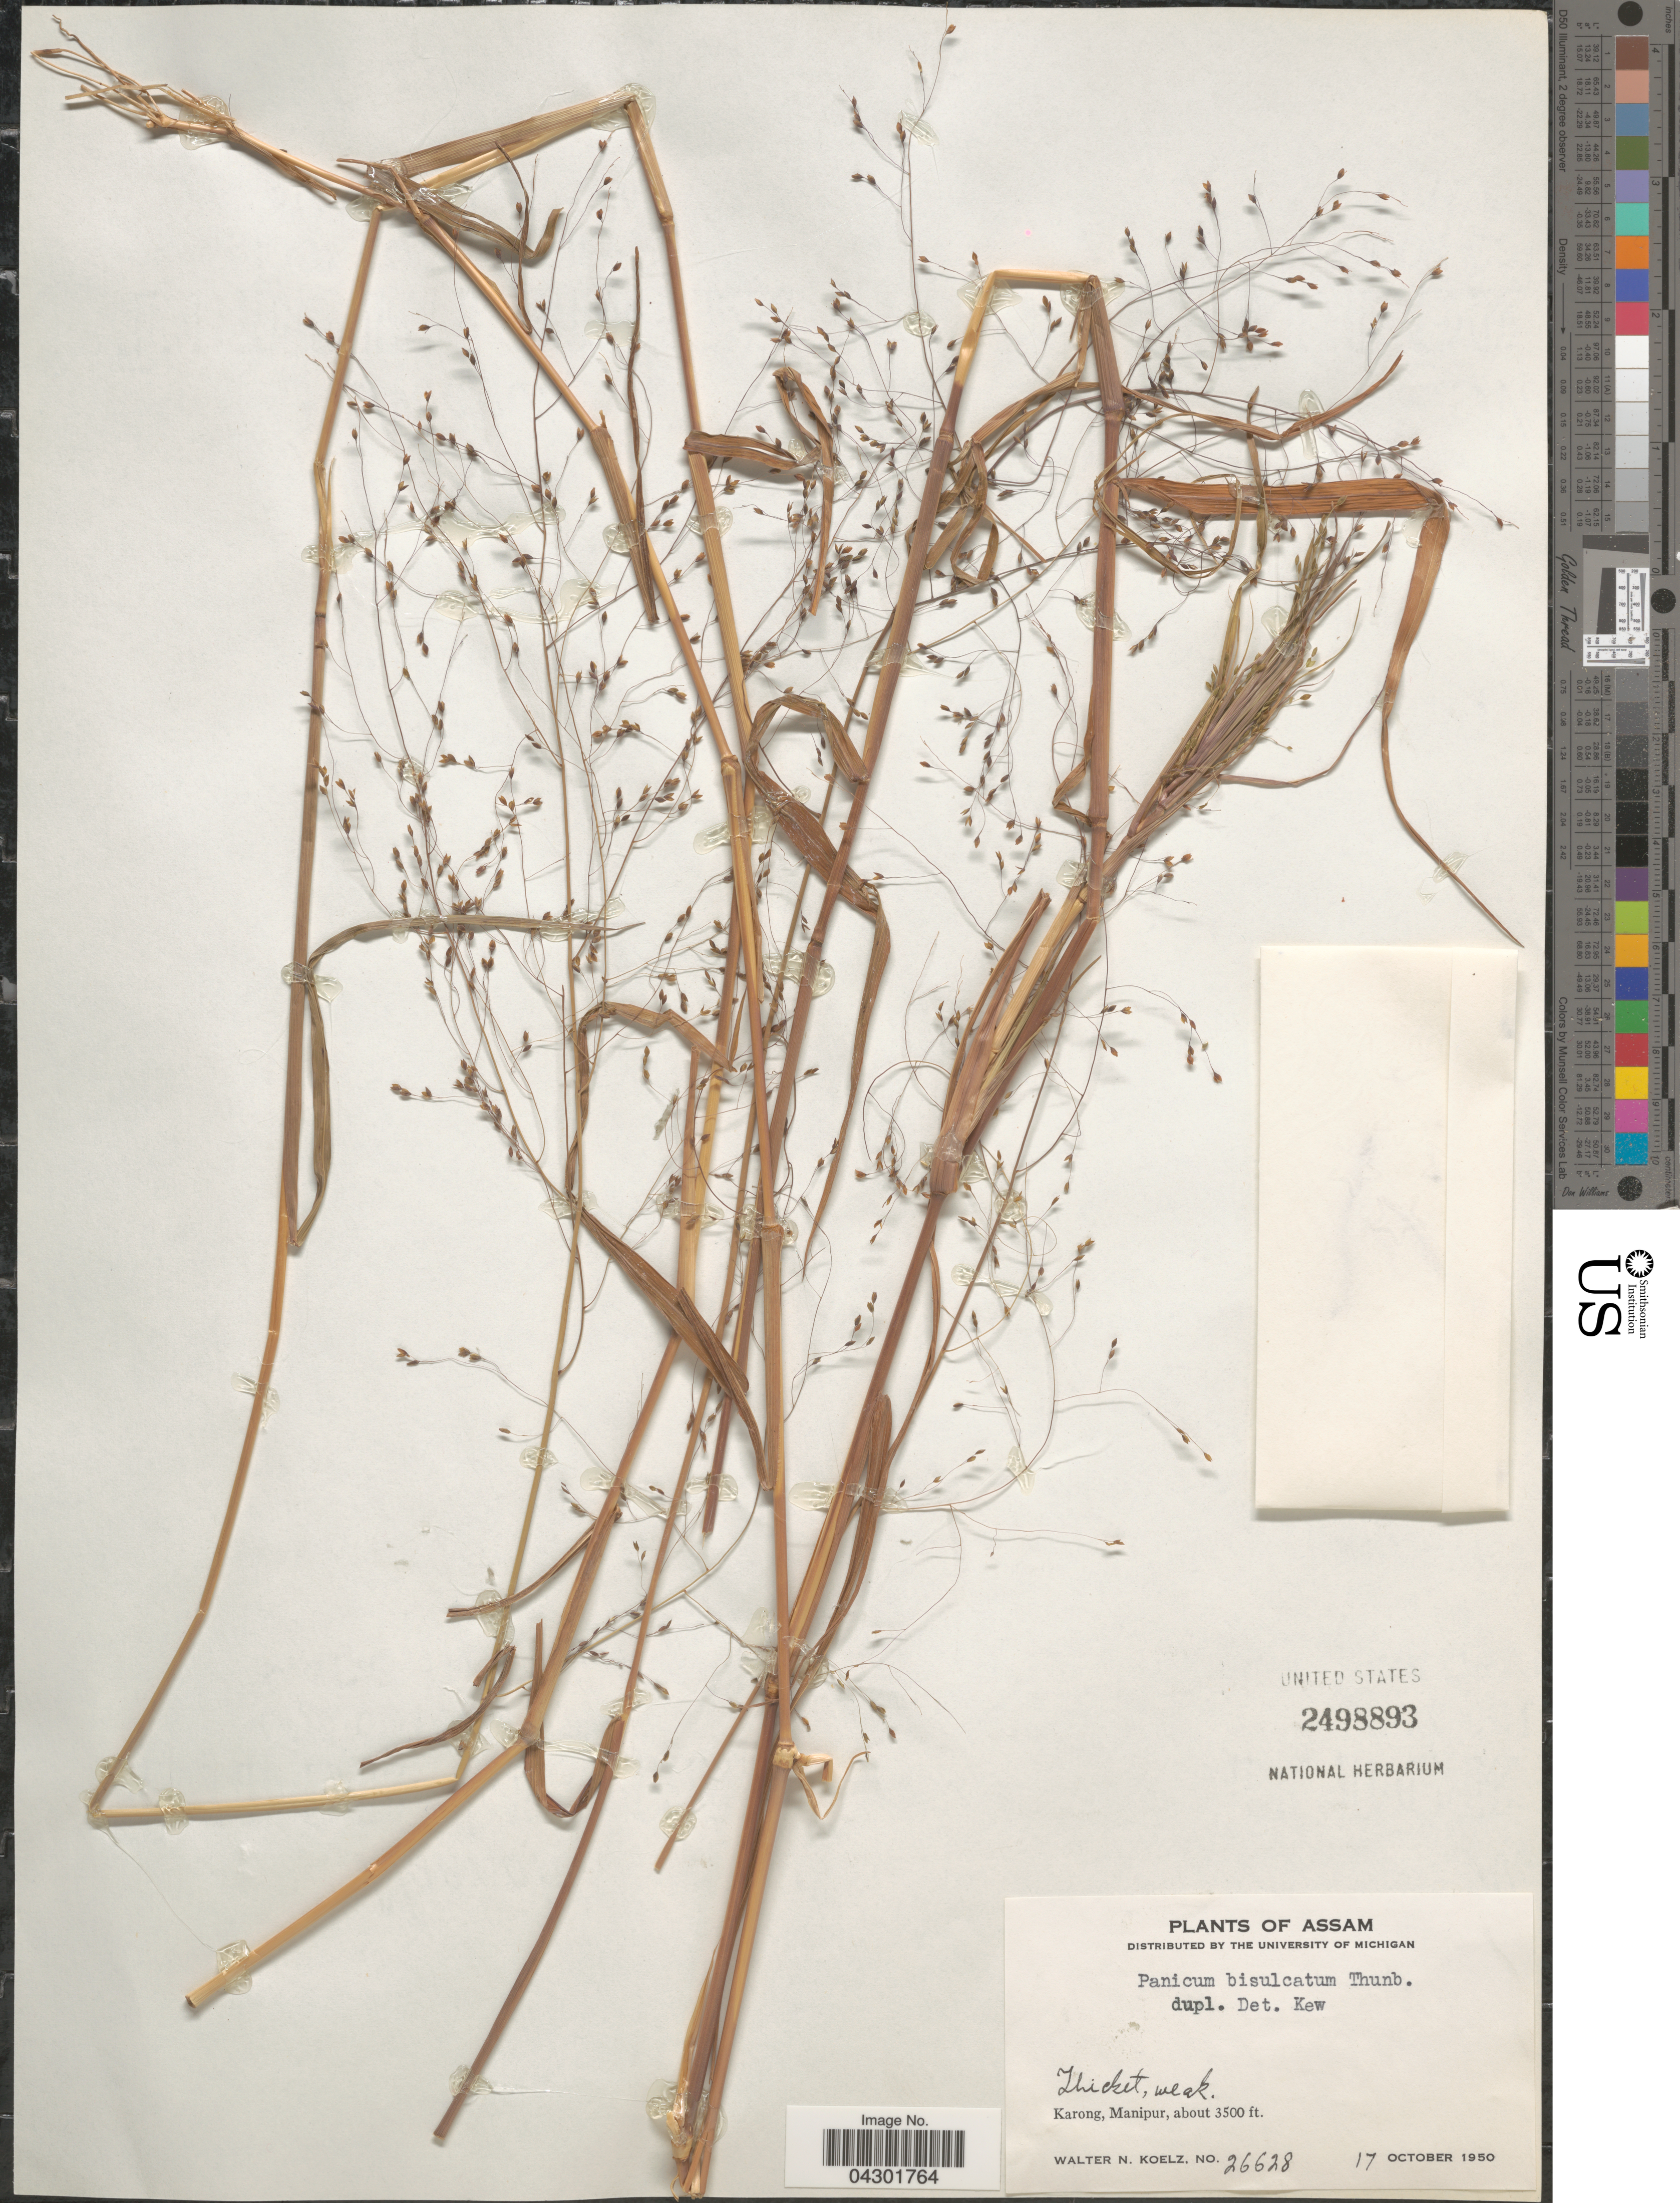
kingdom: Plantae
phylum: Tracheophyta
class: Liliopsida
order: Poales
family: Poaceae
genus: Panicum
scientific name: Panicum bisulcatum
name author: Thunb.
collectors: W. N. Koelz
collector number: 26628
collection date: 1950-10-17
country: India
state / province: Manipur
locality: Karong, Manipur.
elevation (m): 1067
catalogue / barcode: US 2498893